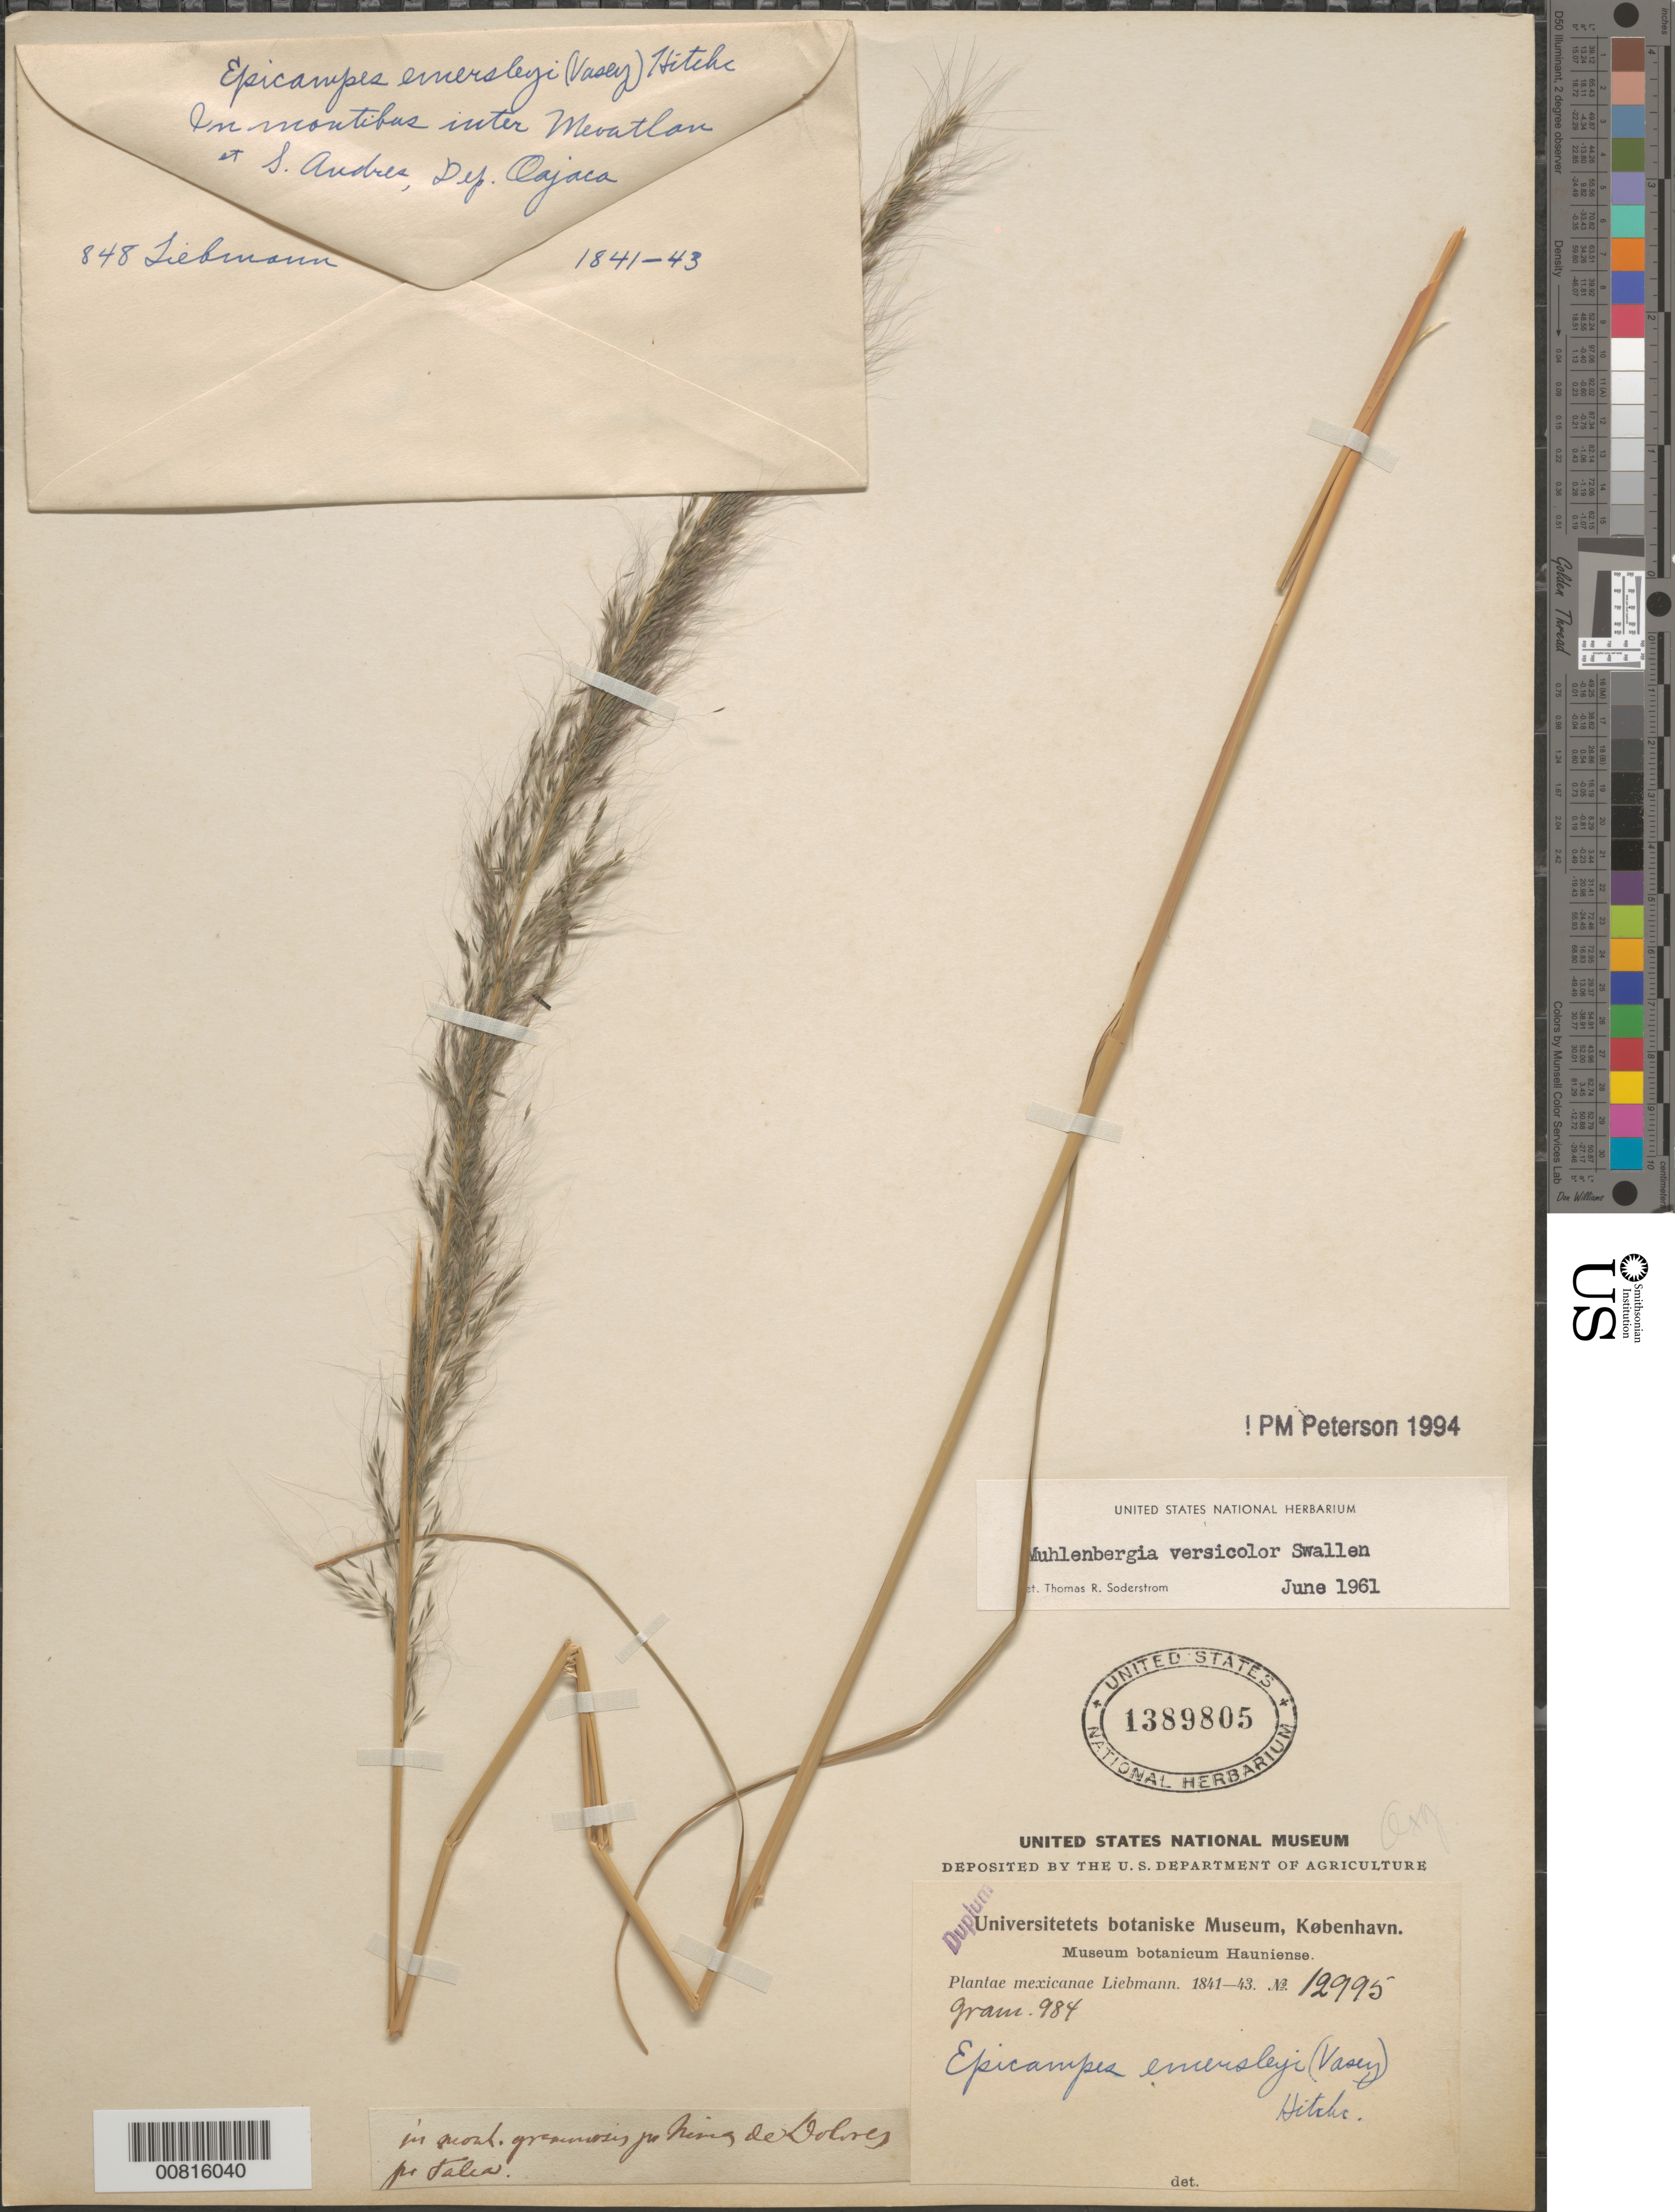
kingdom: Plantae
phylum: Tracheophyta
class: Liliopsida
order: Poales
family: Poaceae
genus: Muhlenbergia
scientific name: Muhlenbergia versicolor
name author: Swallen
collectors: F. M. Liebmann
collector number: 12995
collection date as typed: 1841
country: Mexico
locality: Mexico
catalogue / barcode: US 1389805